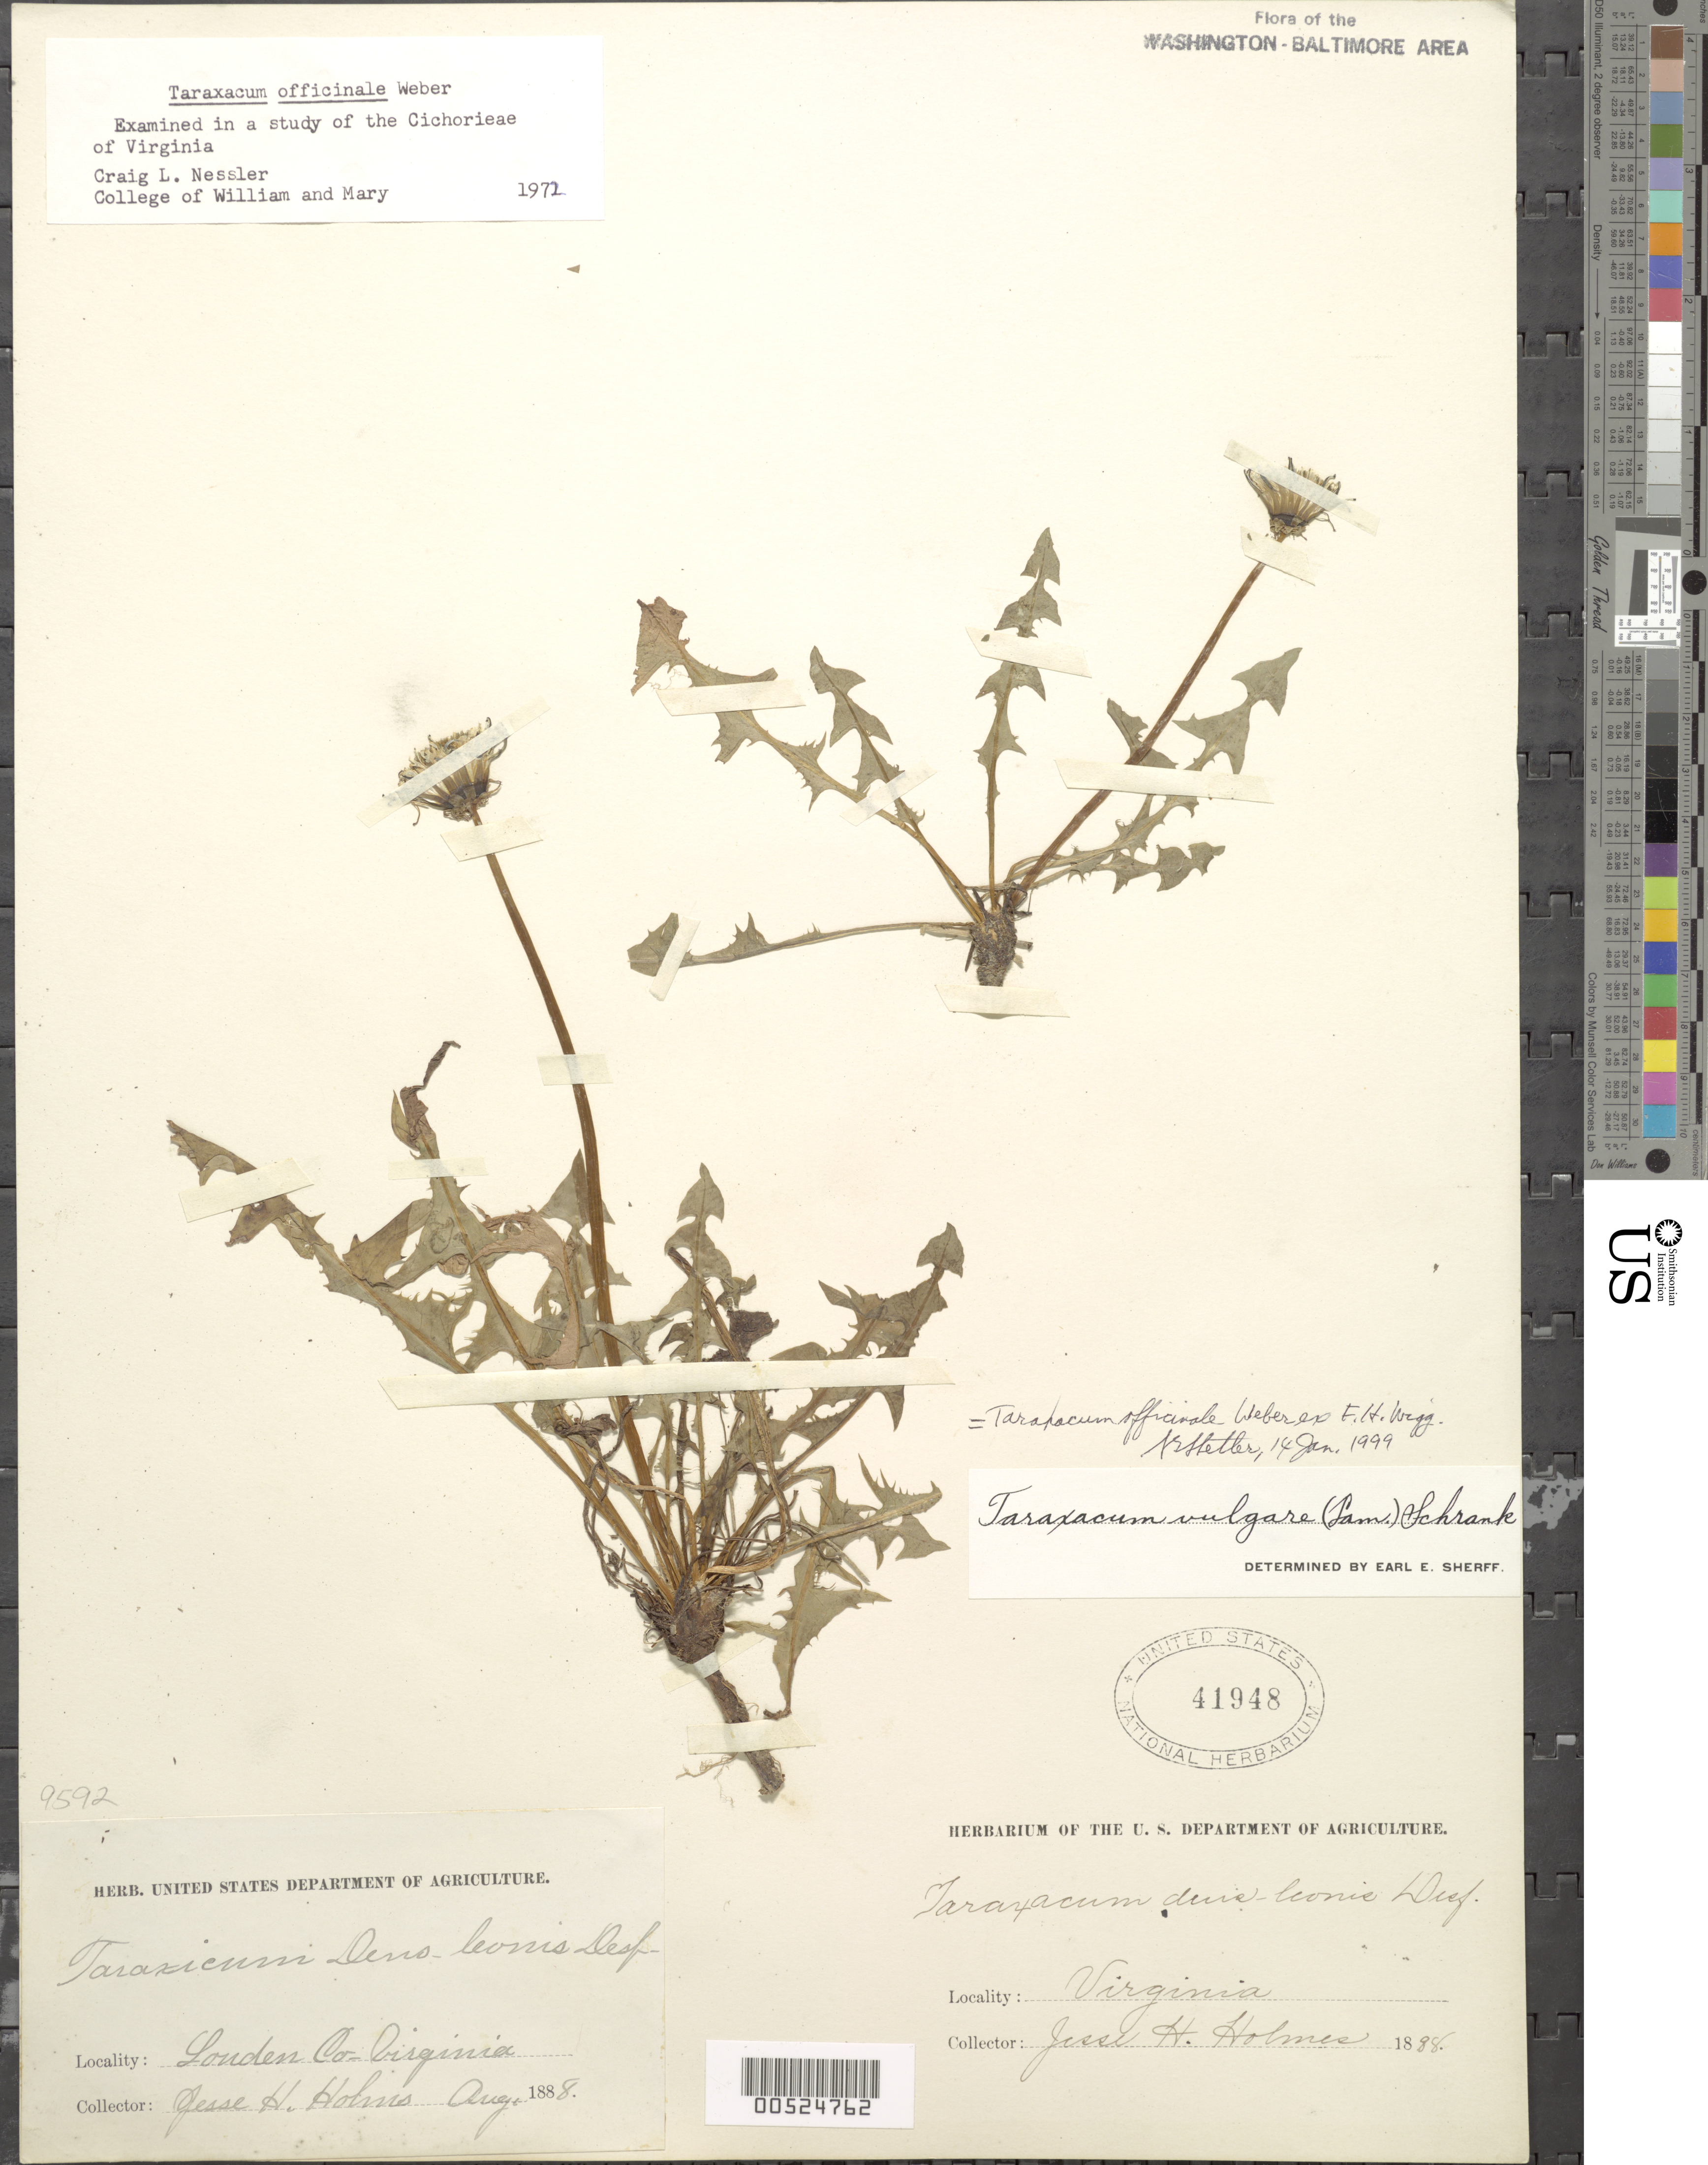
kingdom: Plantae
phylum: Tracheophyta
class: Magnoliopsida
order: Asterales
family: Asteraceae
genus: Taraxacum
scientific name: Taraxacum officinale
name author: G.H. Weber ex F.H. Wigg.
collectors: J. Holmes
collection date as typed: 1888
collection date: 1888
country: United States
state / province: Virginia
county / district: Loudoun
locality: No Locality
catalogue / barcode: US 41948